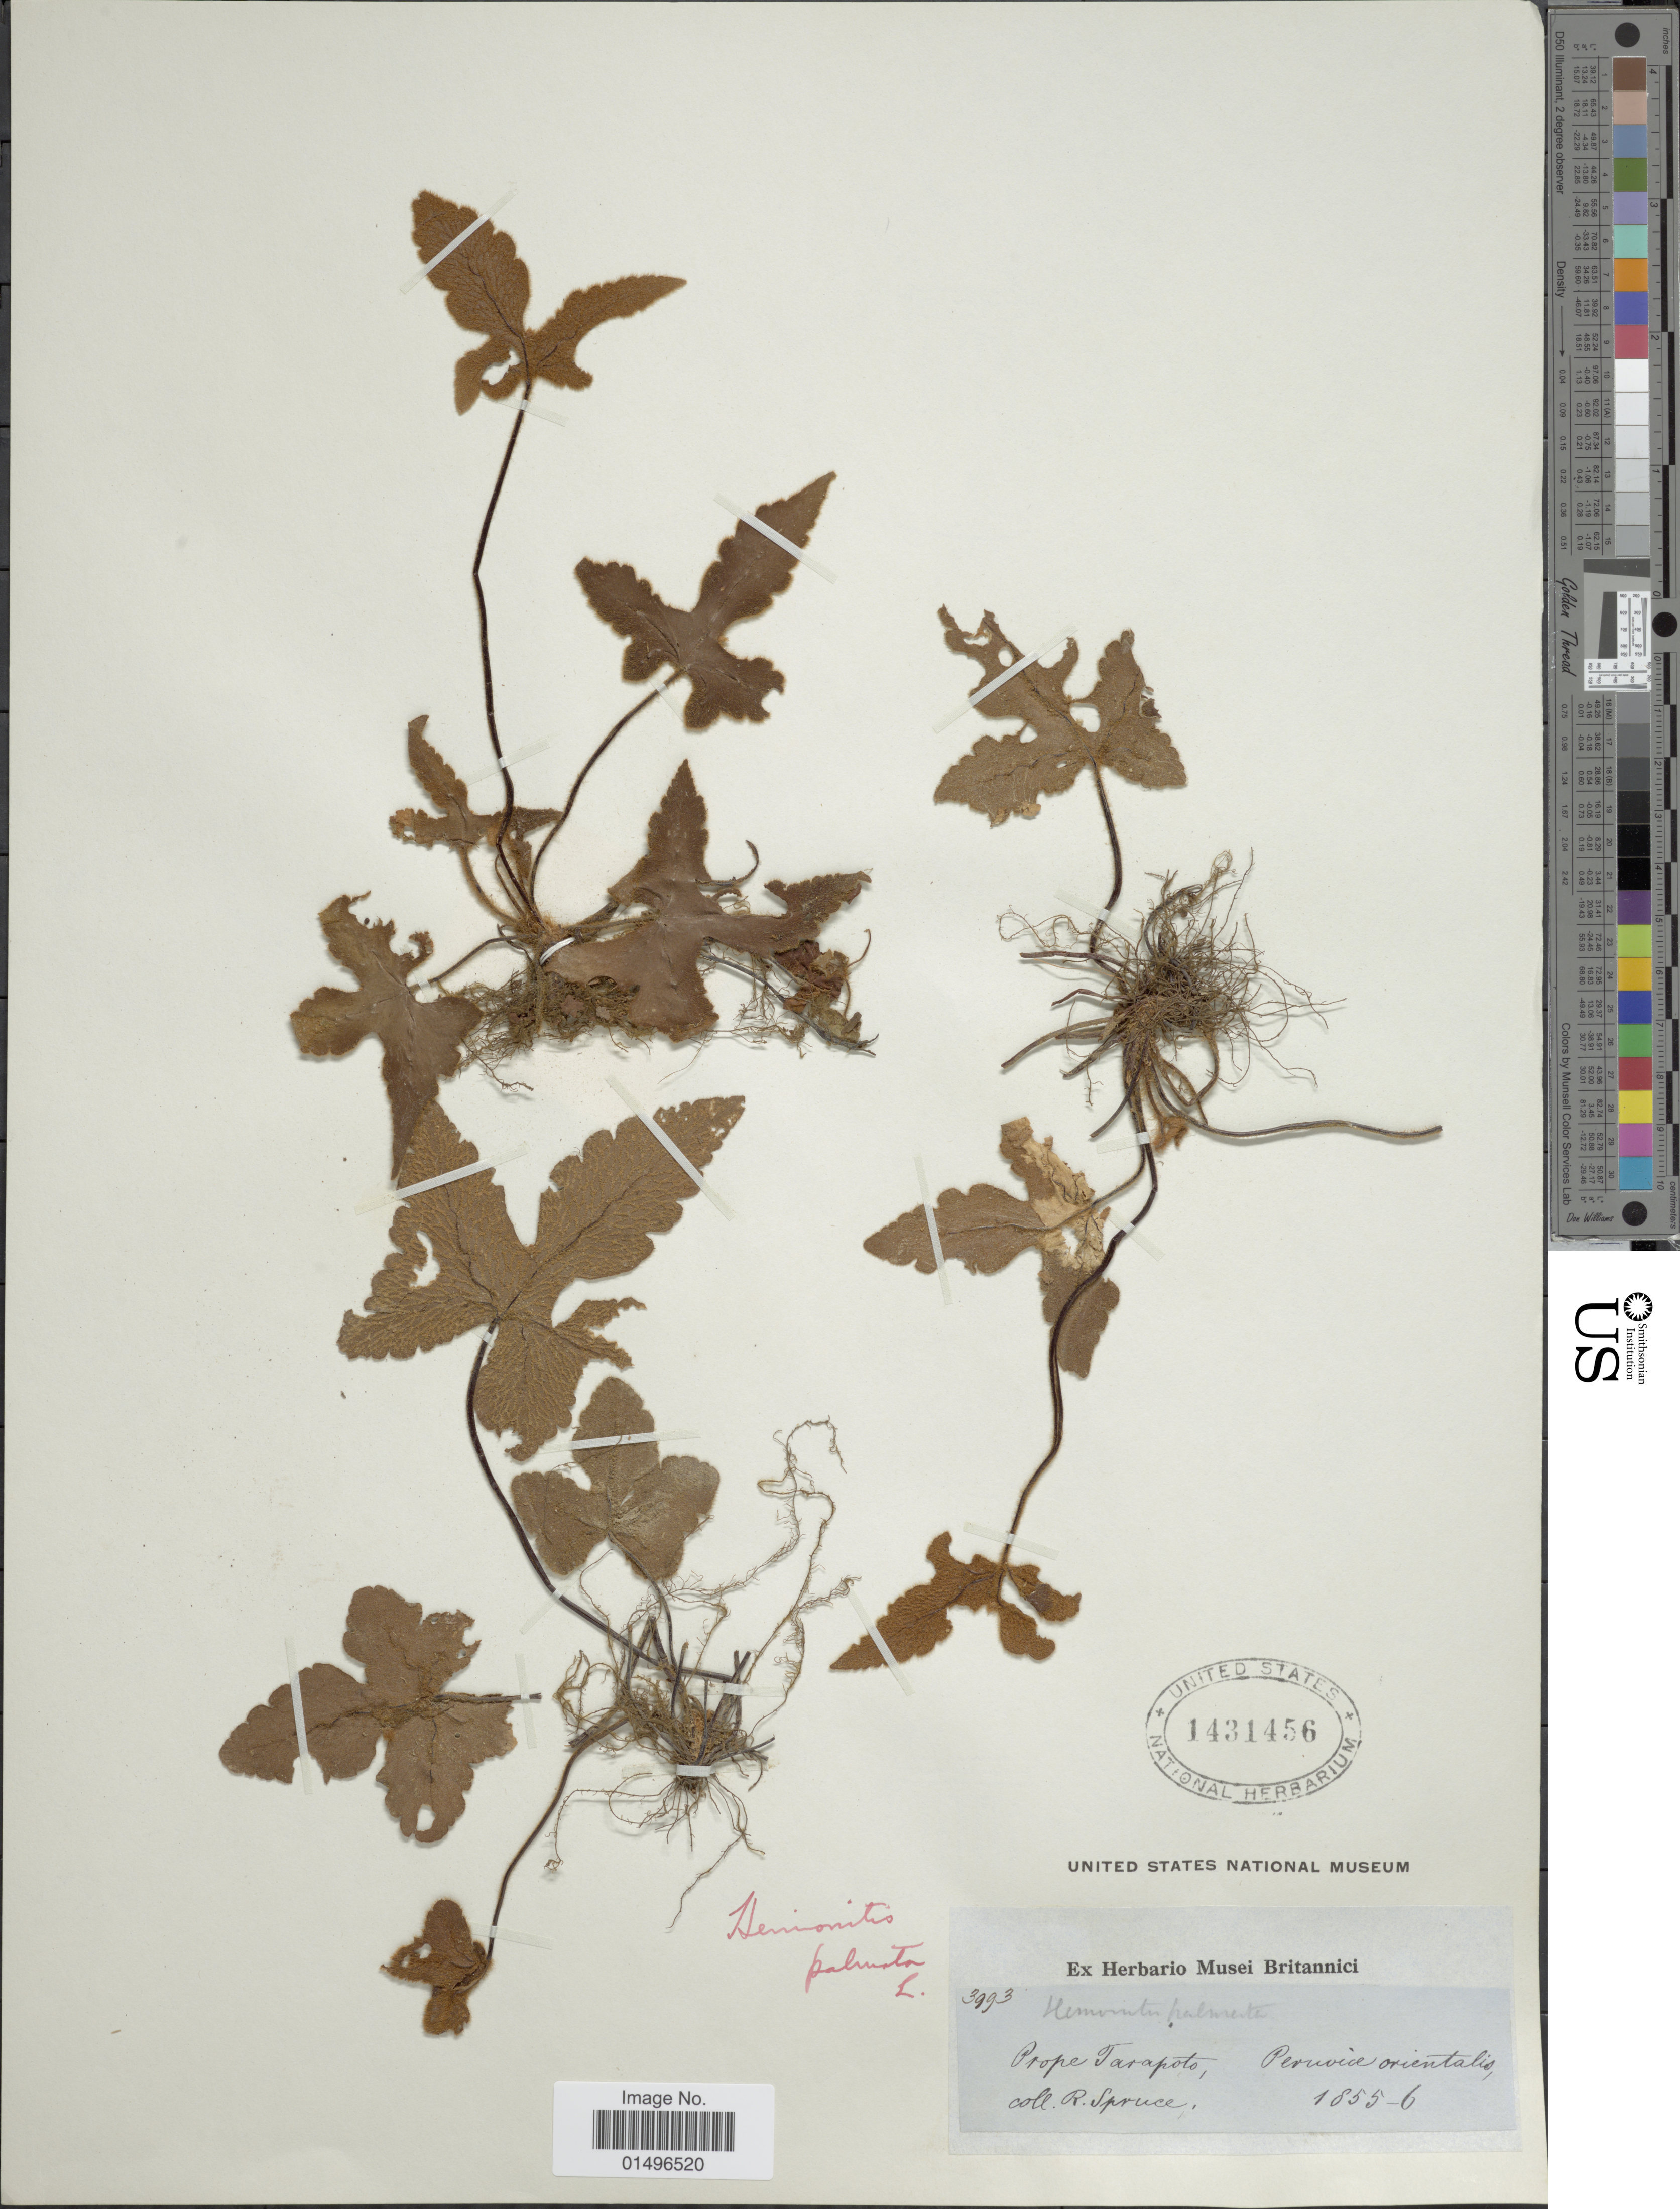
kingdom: Plantae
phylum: Tracheophyta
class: Polypodiopsida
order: Polypodiales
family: Pteridaceae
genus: Hemionitis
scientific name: Hemionitis palmata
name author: L.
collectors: R. Spruce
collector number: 3993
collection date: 1855/1856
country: Peru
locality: Prope Tarapoto, Peruviae orientalis.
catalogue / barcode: US 1431456